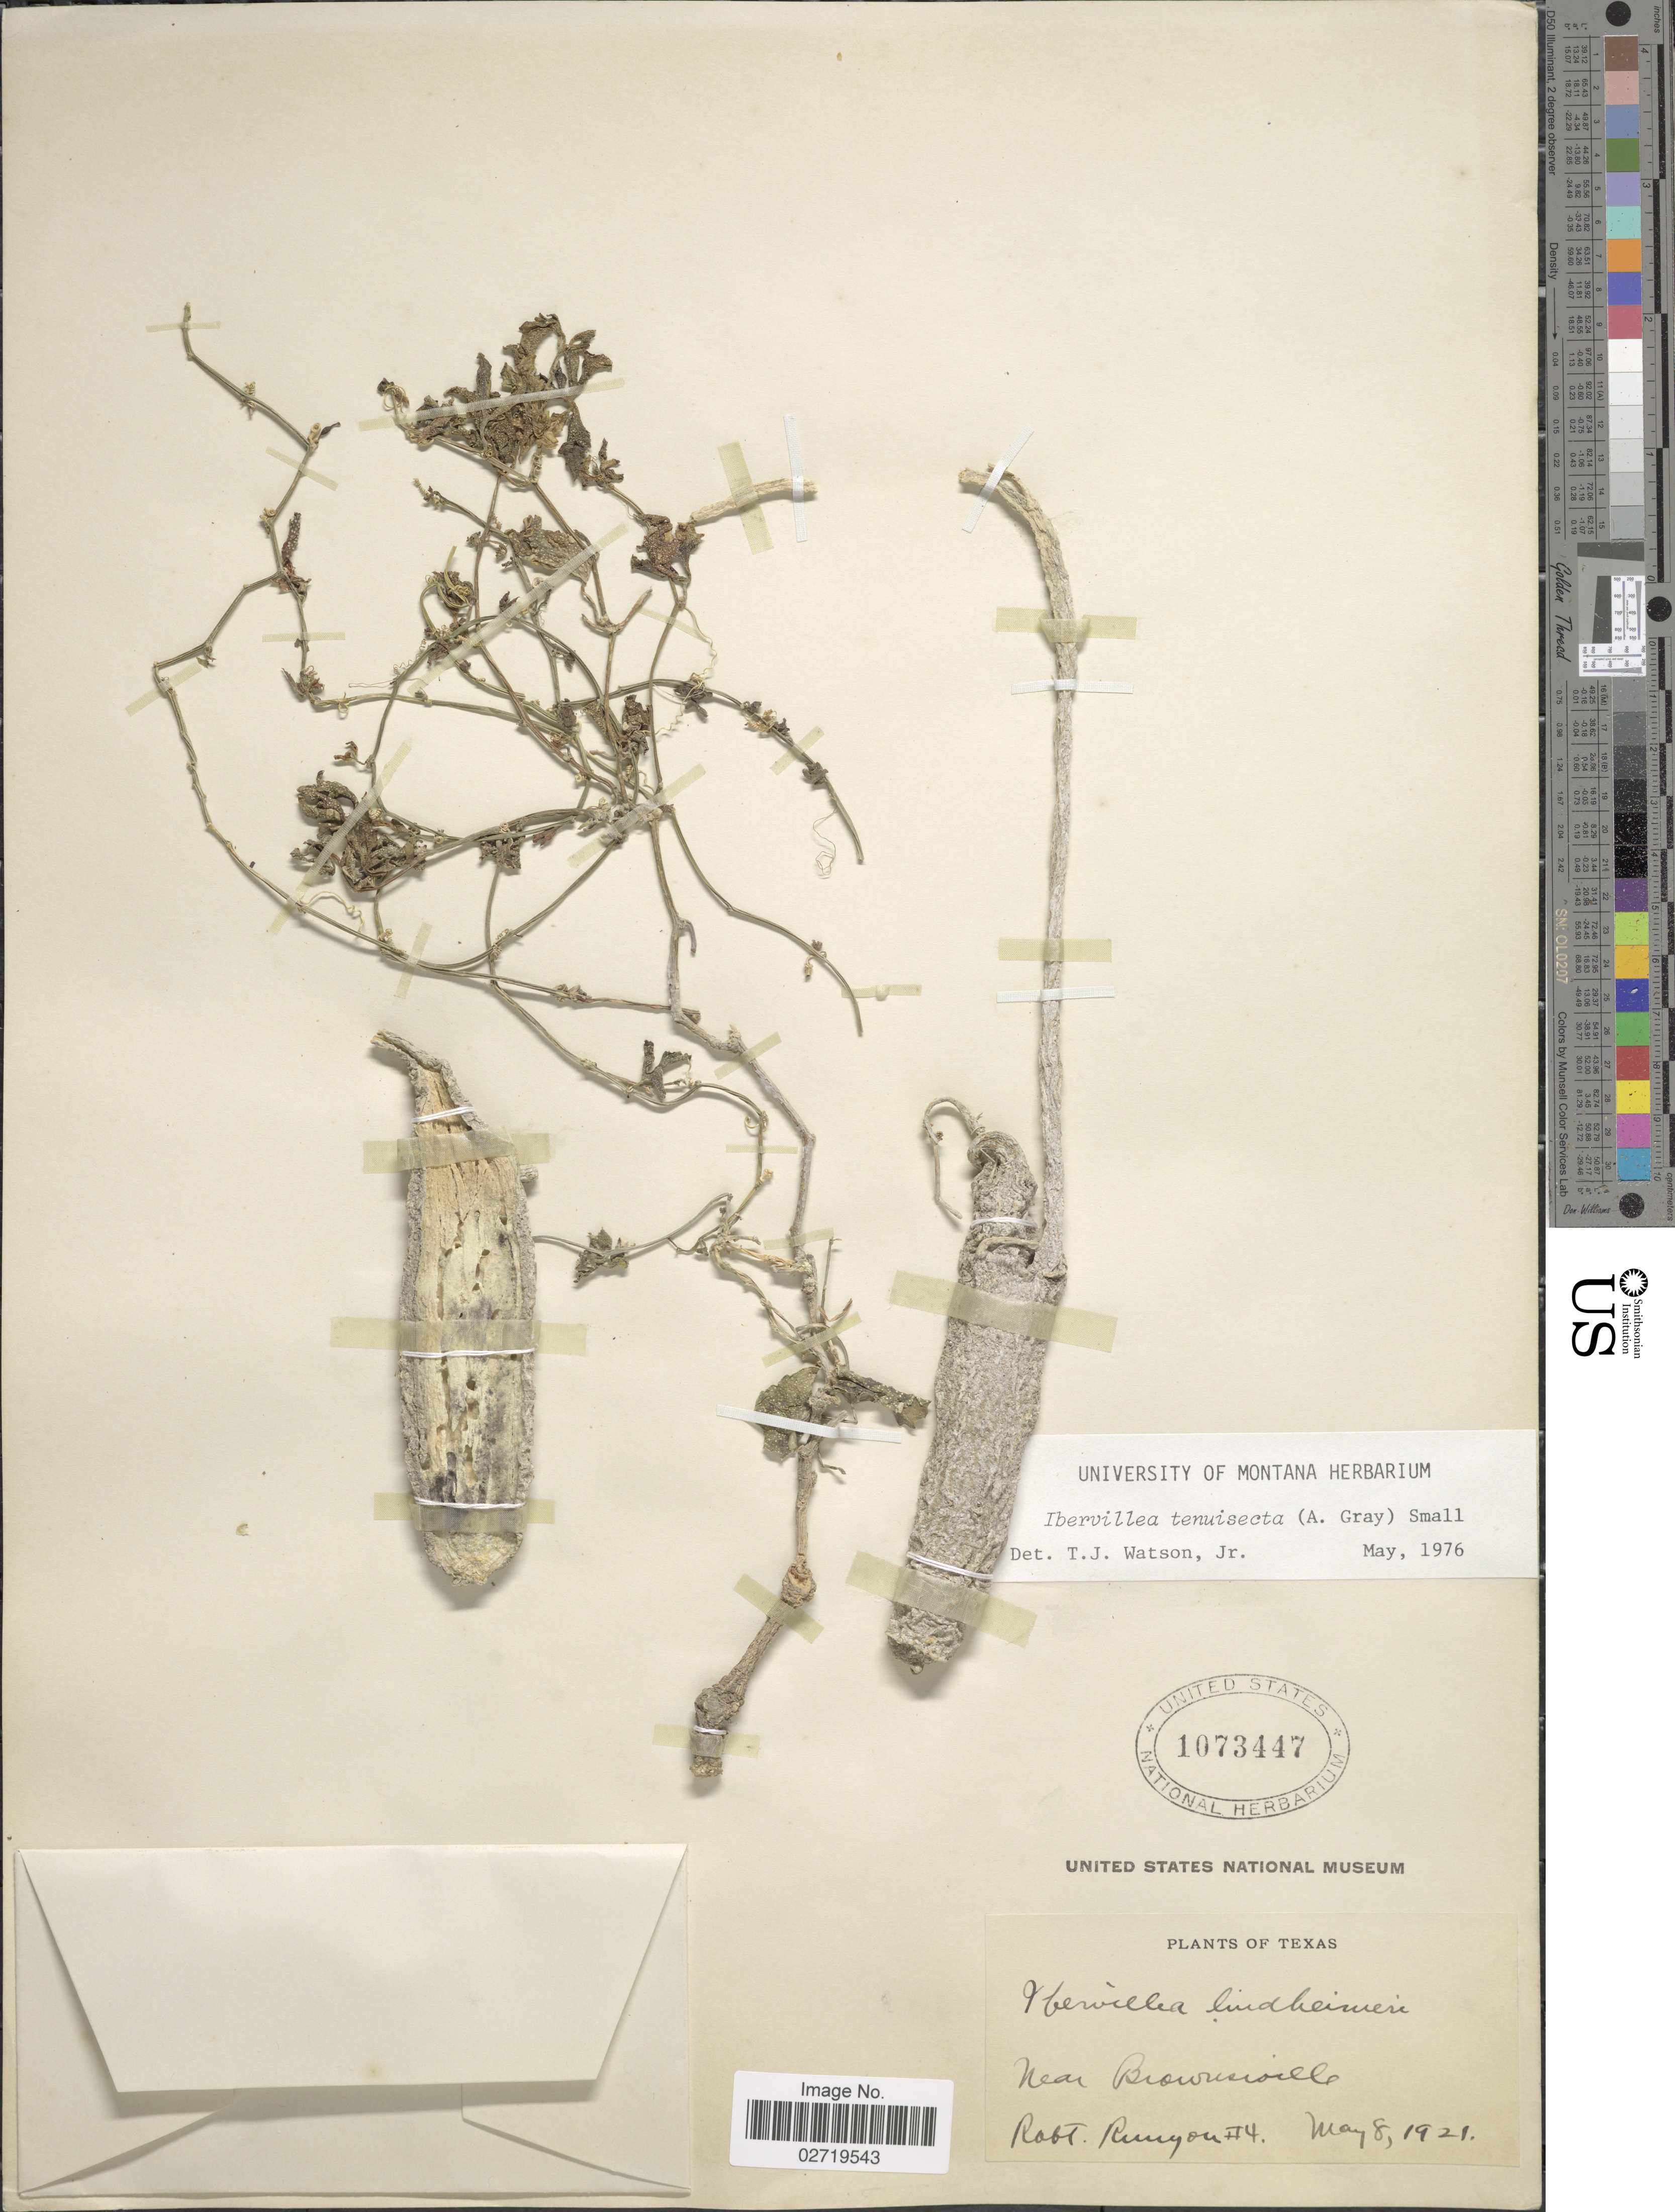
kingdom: Plantae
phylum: Tracheophyta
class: Magnoliopsida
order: Cucurbitales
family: Cucurbitaceae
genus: Ibervillea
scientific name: Ibervillea tenuisecta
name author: (A. Gray) Small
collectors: R. Runyon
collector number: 4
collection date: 1921-05-08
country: United States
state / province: Texas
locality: Near Brownsville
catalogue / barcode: US 1073447